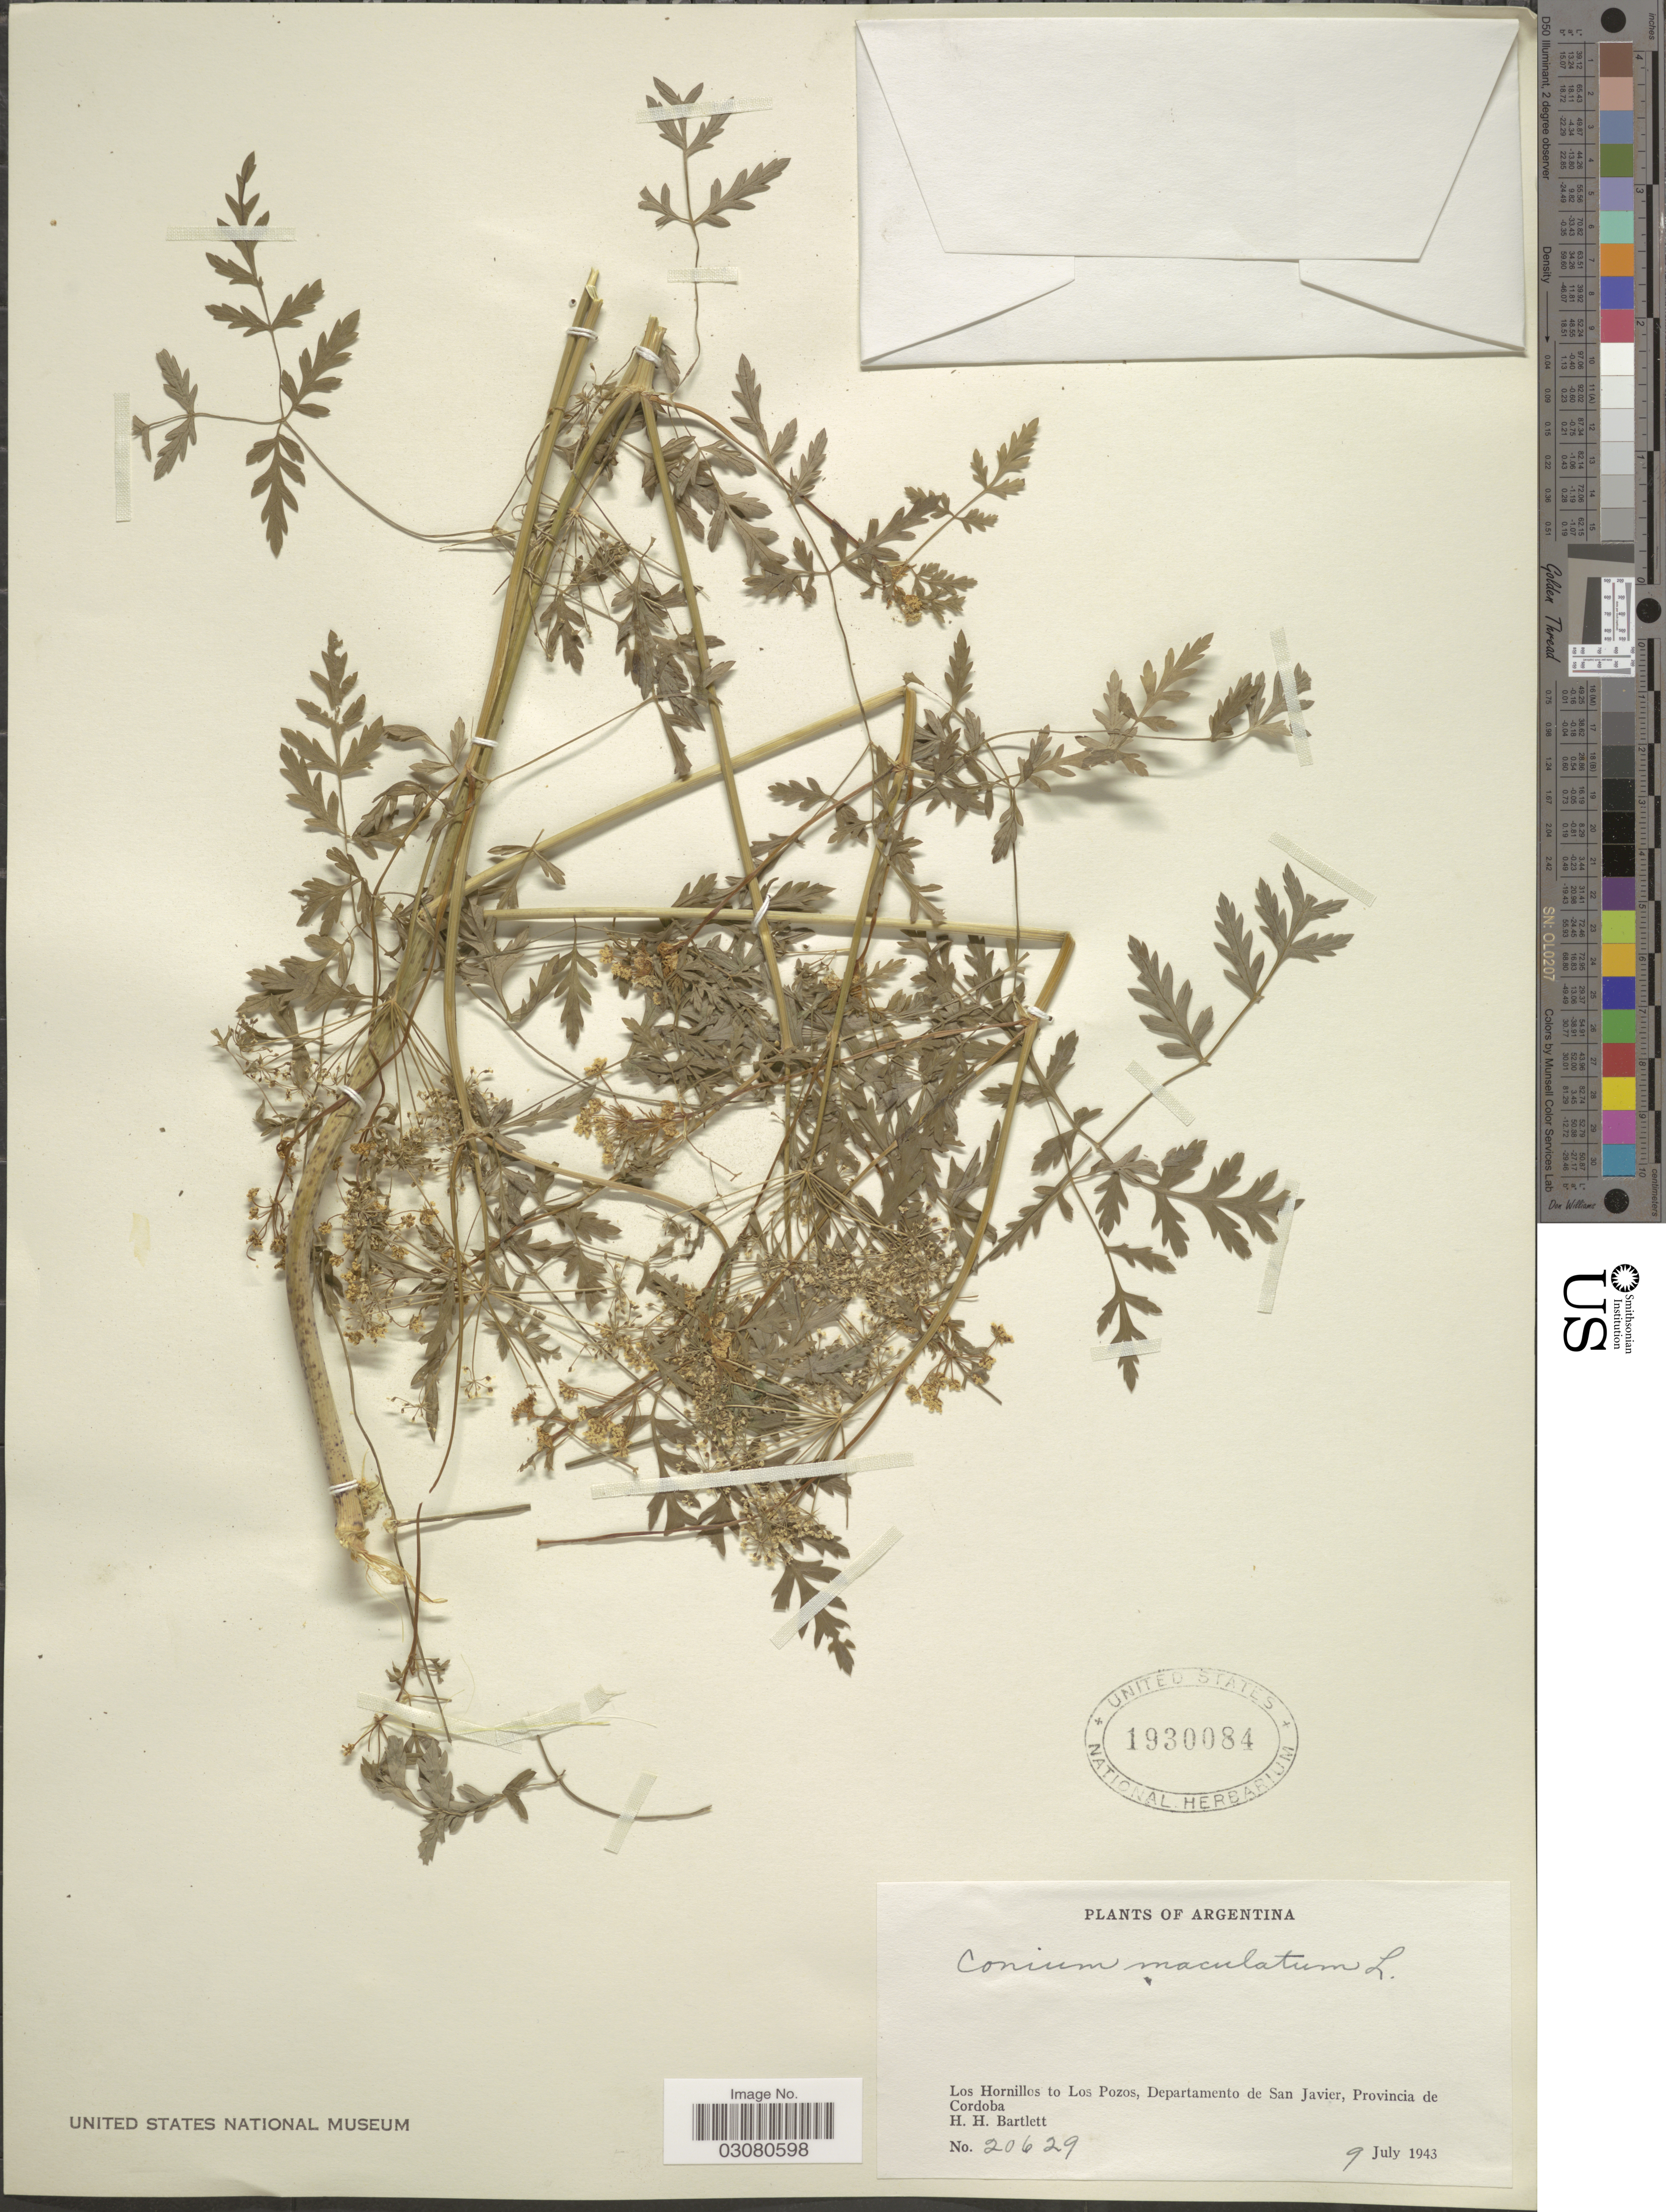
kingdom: Plantae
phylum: Tracheophyta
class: Magnoliopsida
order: Apiales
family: Apiaceae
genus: Conium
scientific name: Conium maculatum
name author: L.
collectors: H. H. Bartlett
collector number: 20629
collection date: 1943-07-09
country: Argentina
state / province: Cordoba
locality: Los Hornillos to Los Pozos, Departamento de San Javier.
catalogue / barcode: US 1930084